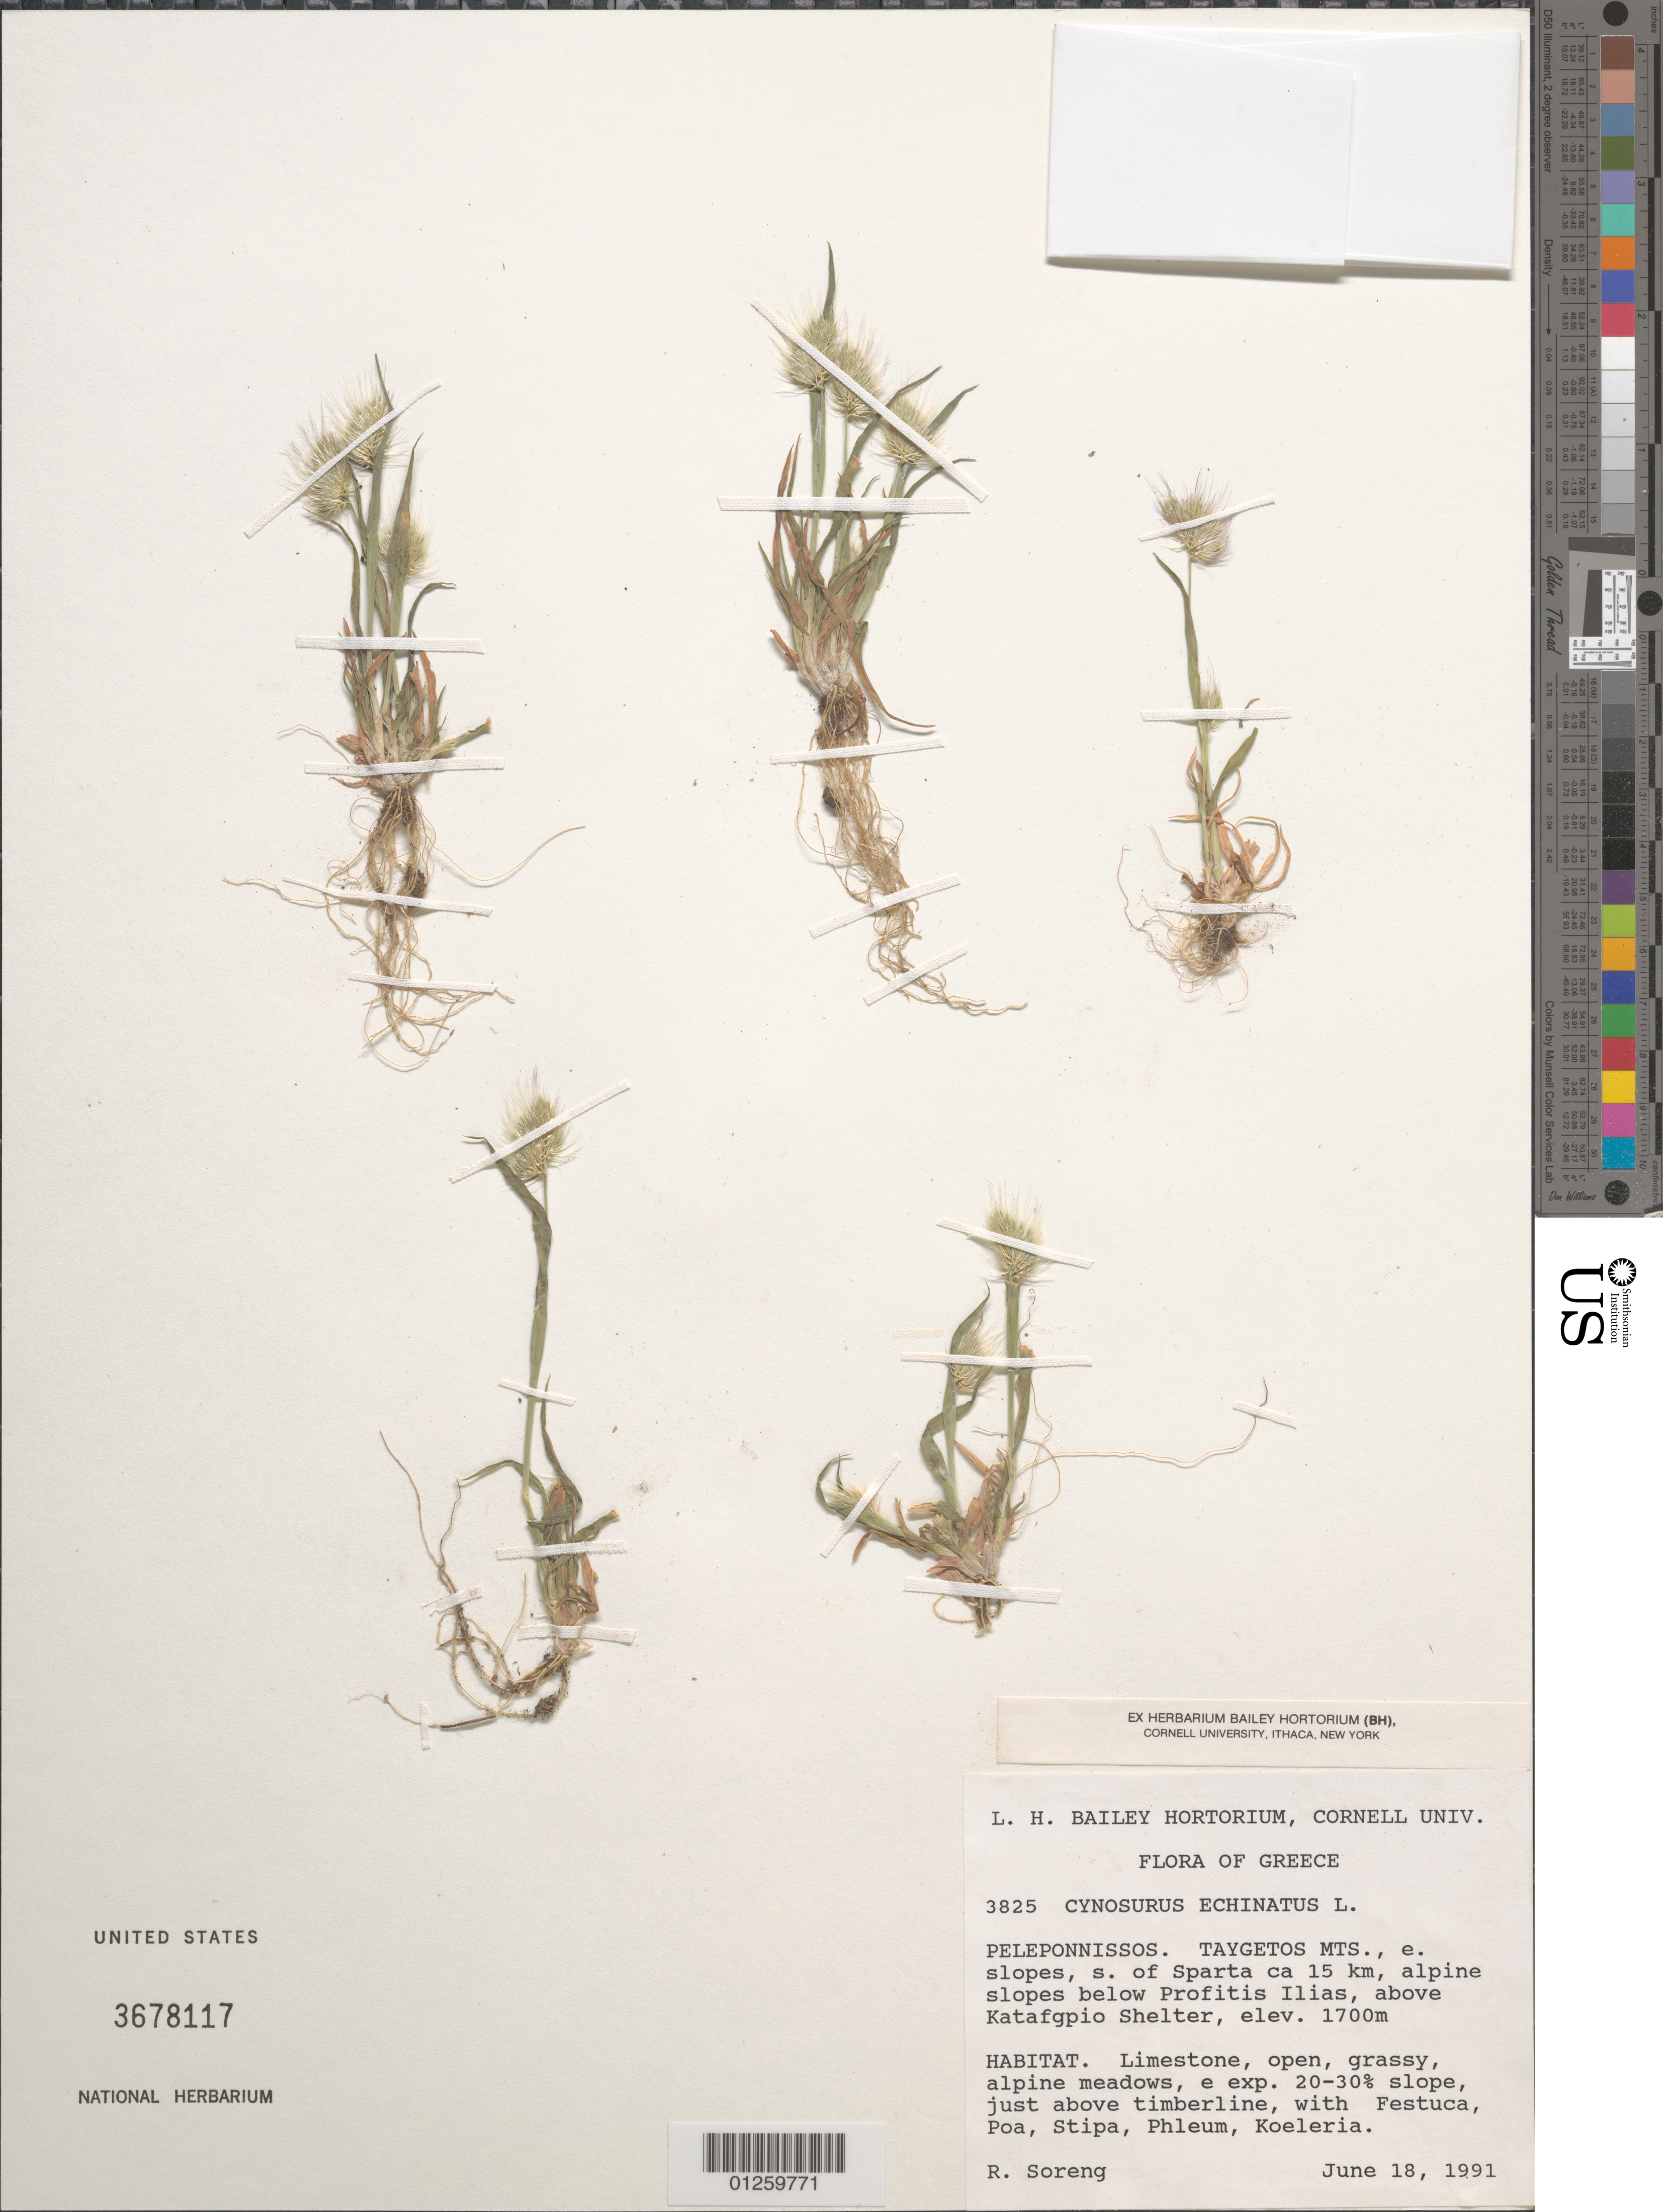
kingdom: Plantae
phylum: Tracheophyta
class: Liliopsida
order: Poales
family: Poaceae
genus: Cynosurus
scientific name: Cynosurus echinatus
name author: L.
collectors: R. J. Soreng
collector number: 3825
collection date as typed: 18 Jun 1991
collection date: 1991-06-18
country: Greece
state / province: Peloponnese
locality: TAYGETOS MTS., E slopes, S of Sparta ca 15 km, alpine slopes below Profitis Ilias, above Katafgpio Shelter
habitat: Limestone, open, grassy, alpine meadows, e exp. 20-30% slope, just above timberline, with Festuca, Poa, Stipa, Phleum,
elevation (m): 1700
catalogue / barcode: US 3678117